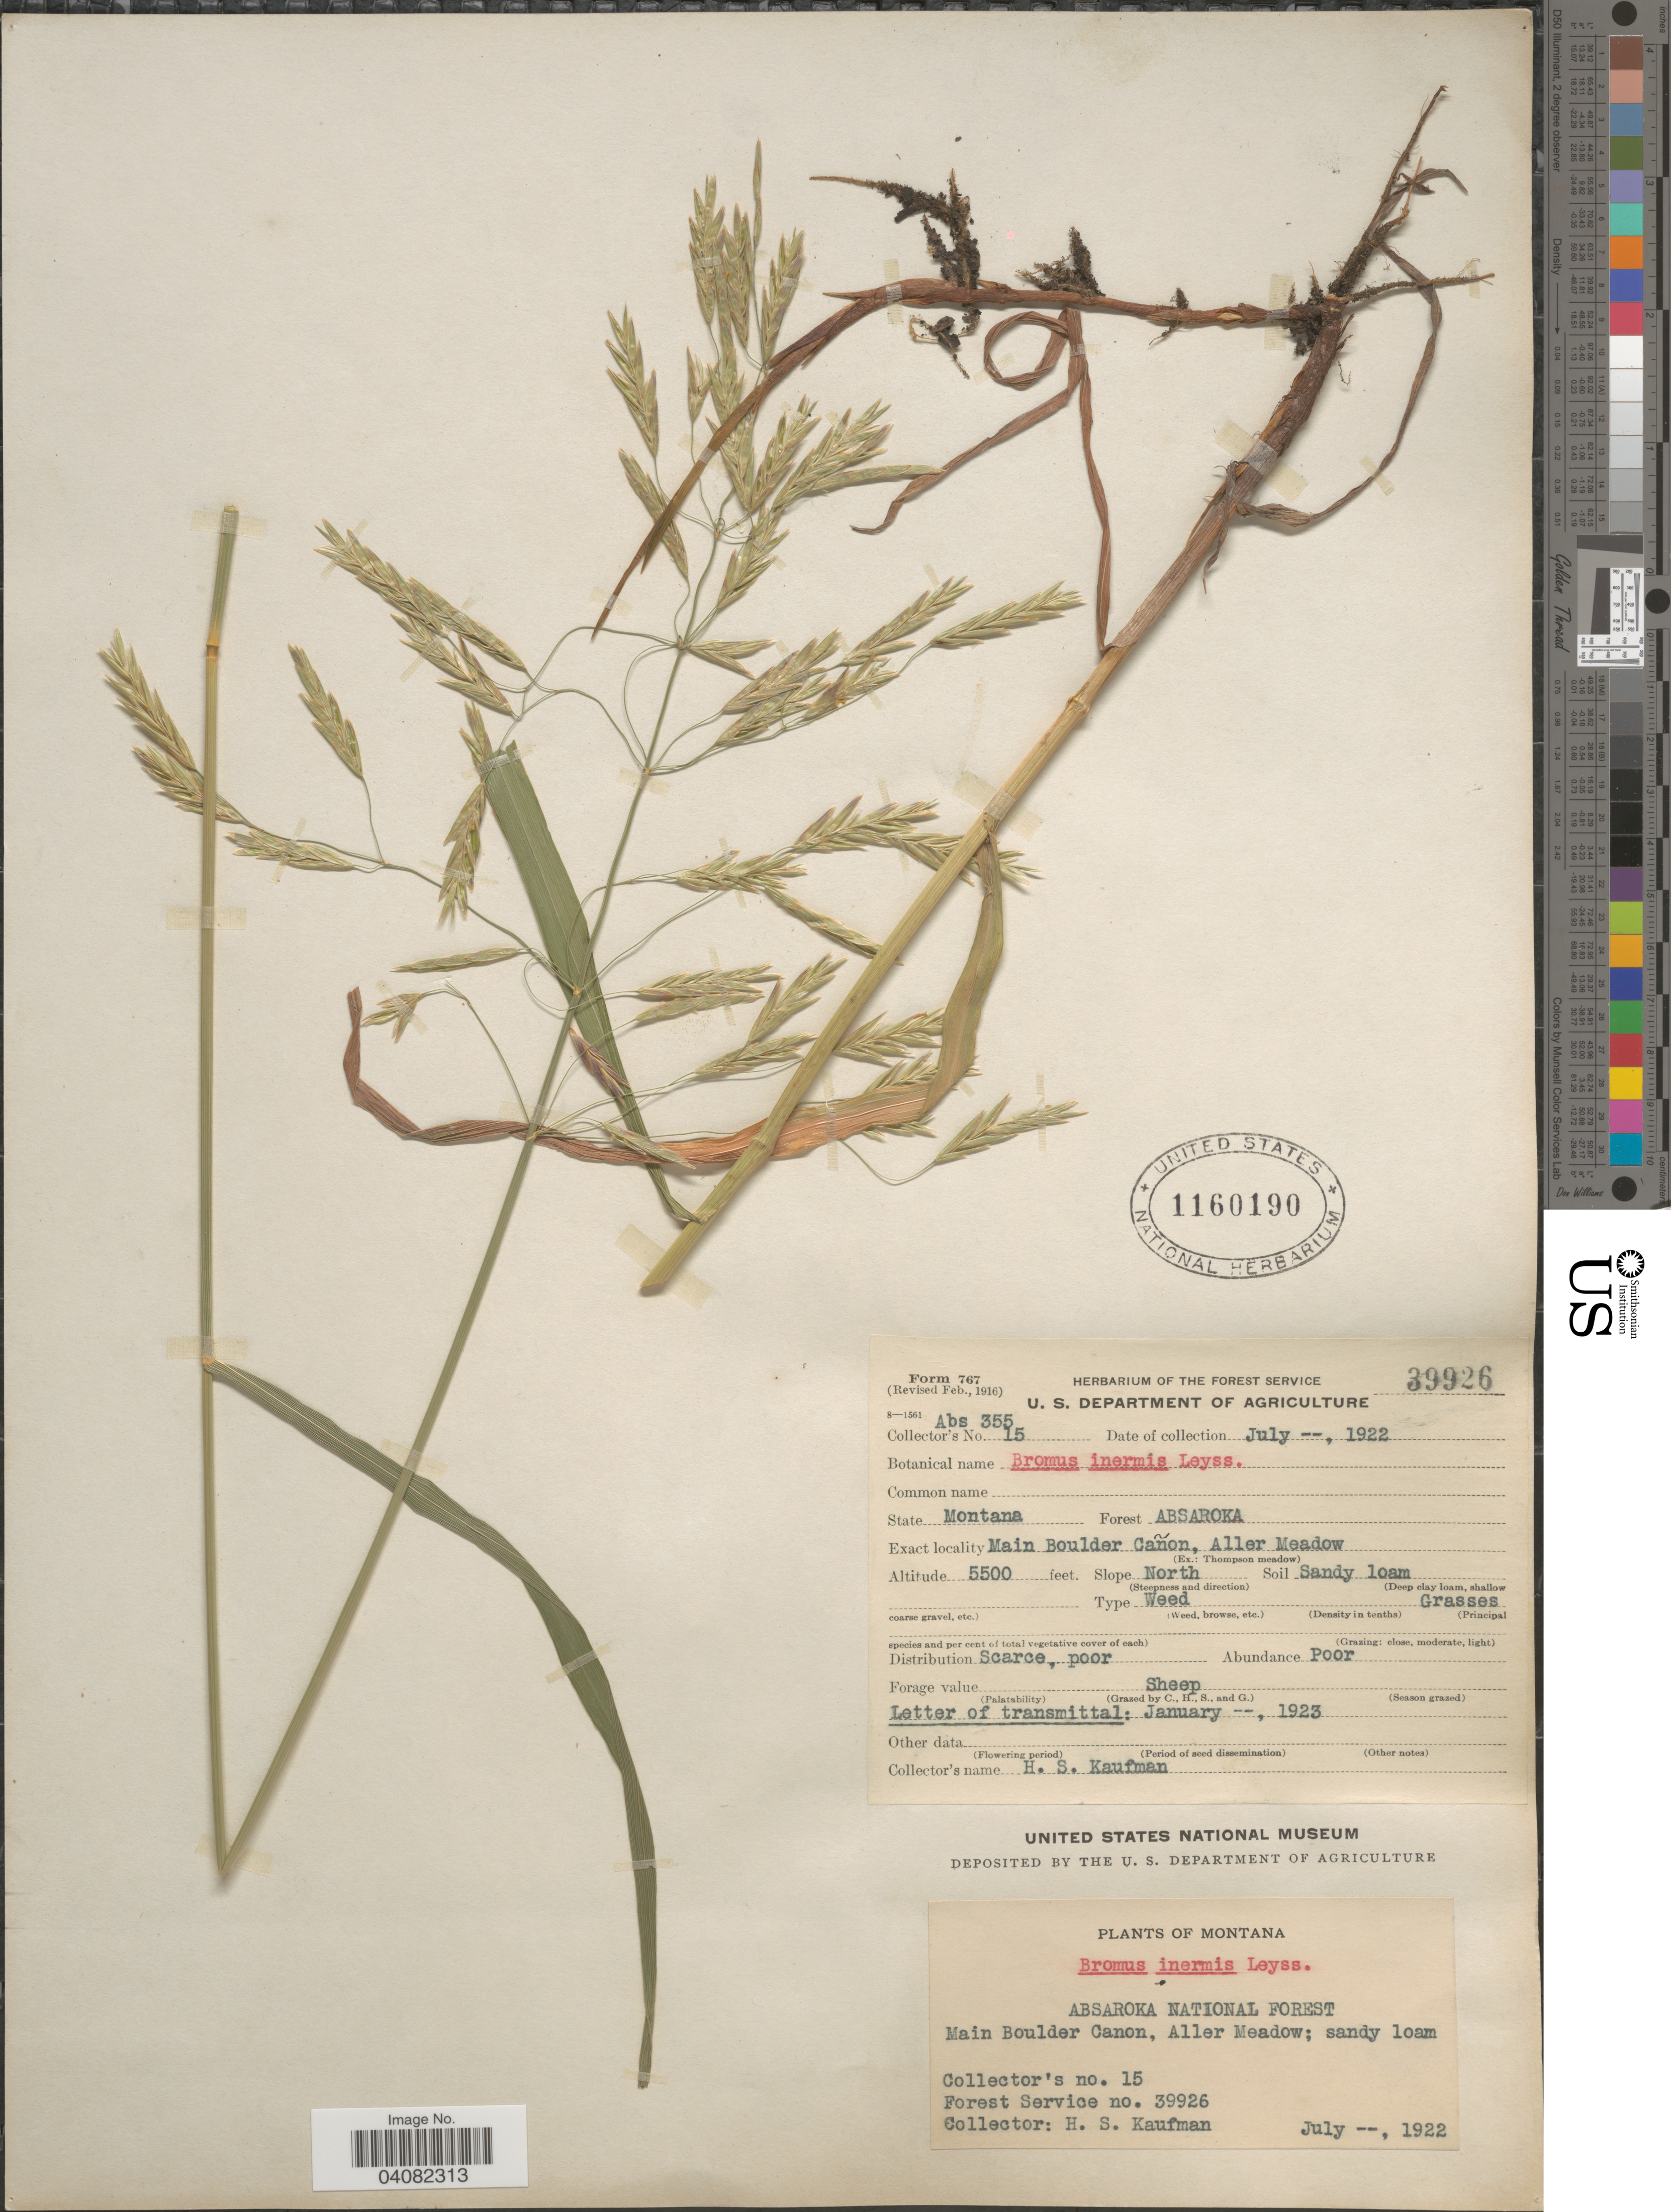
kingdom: Plantae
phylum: Tracheophyta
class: Liliopsida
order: Poales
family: Poaceae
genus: Bromus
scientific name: Bromus inermis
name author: Leyss.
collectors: H. Kaufman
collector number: Abs355/15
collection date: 1922-07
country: United States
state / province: Montana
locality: Absaroka National Forest. Main Boulder Cañon, Aller Meadow. Slope North.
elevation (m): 1676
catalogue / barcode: US 11601900